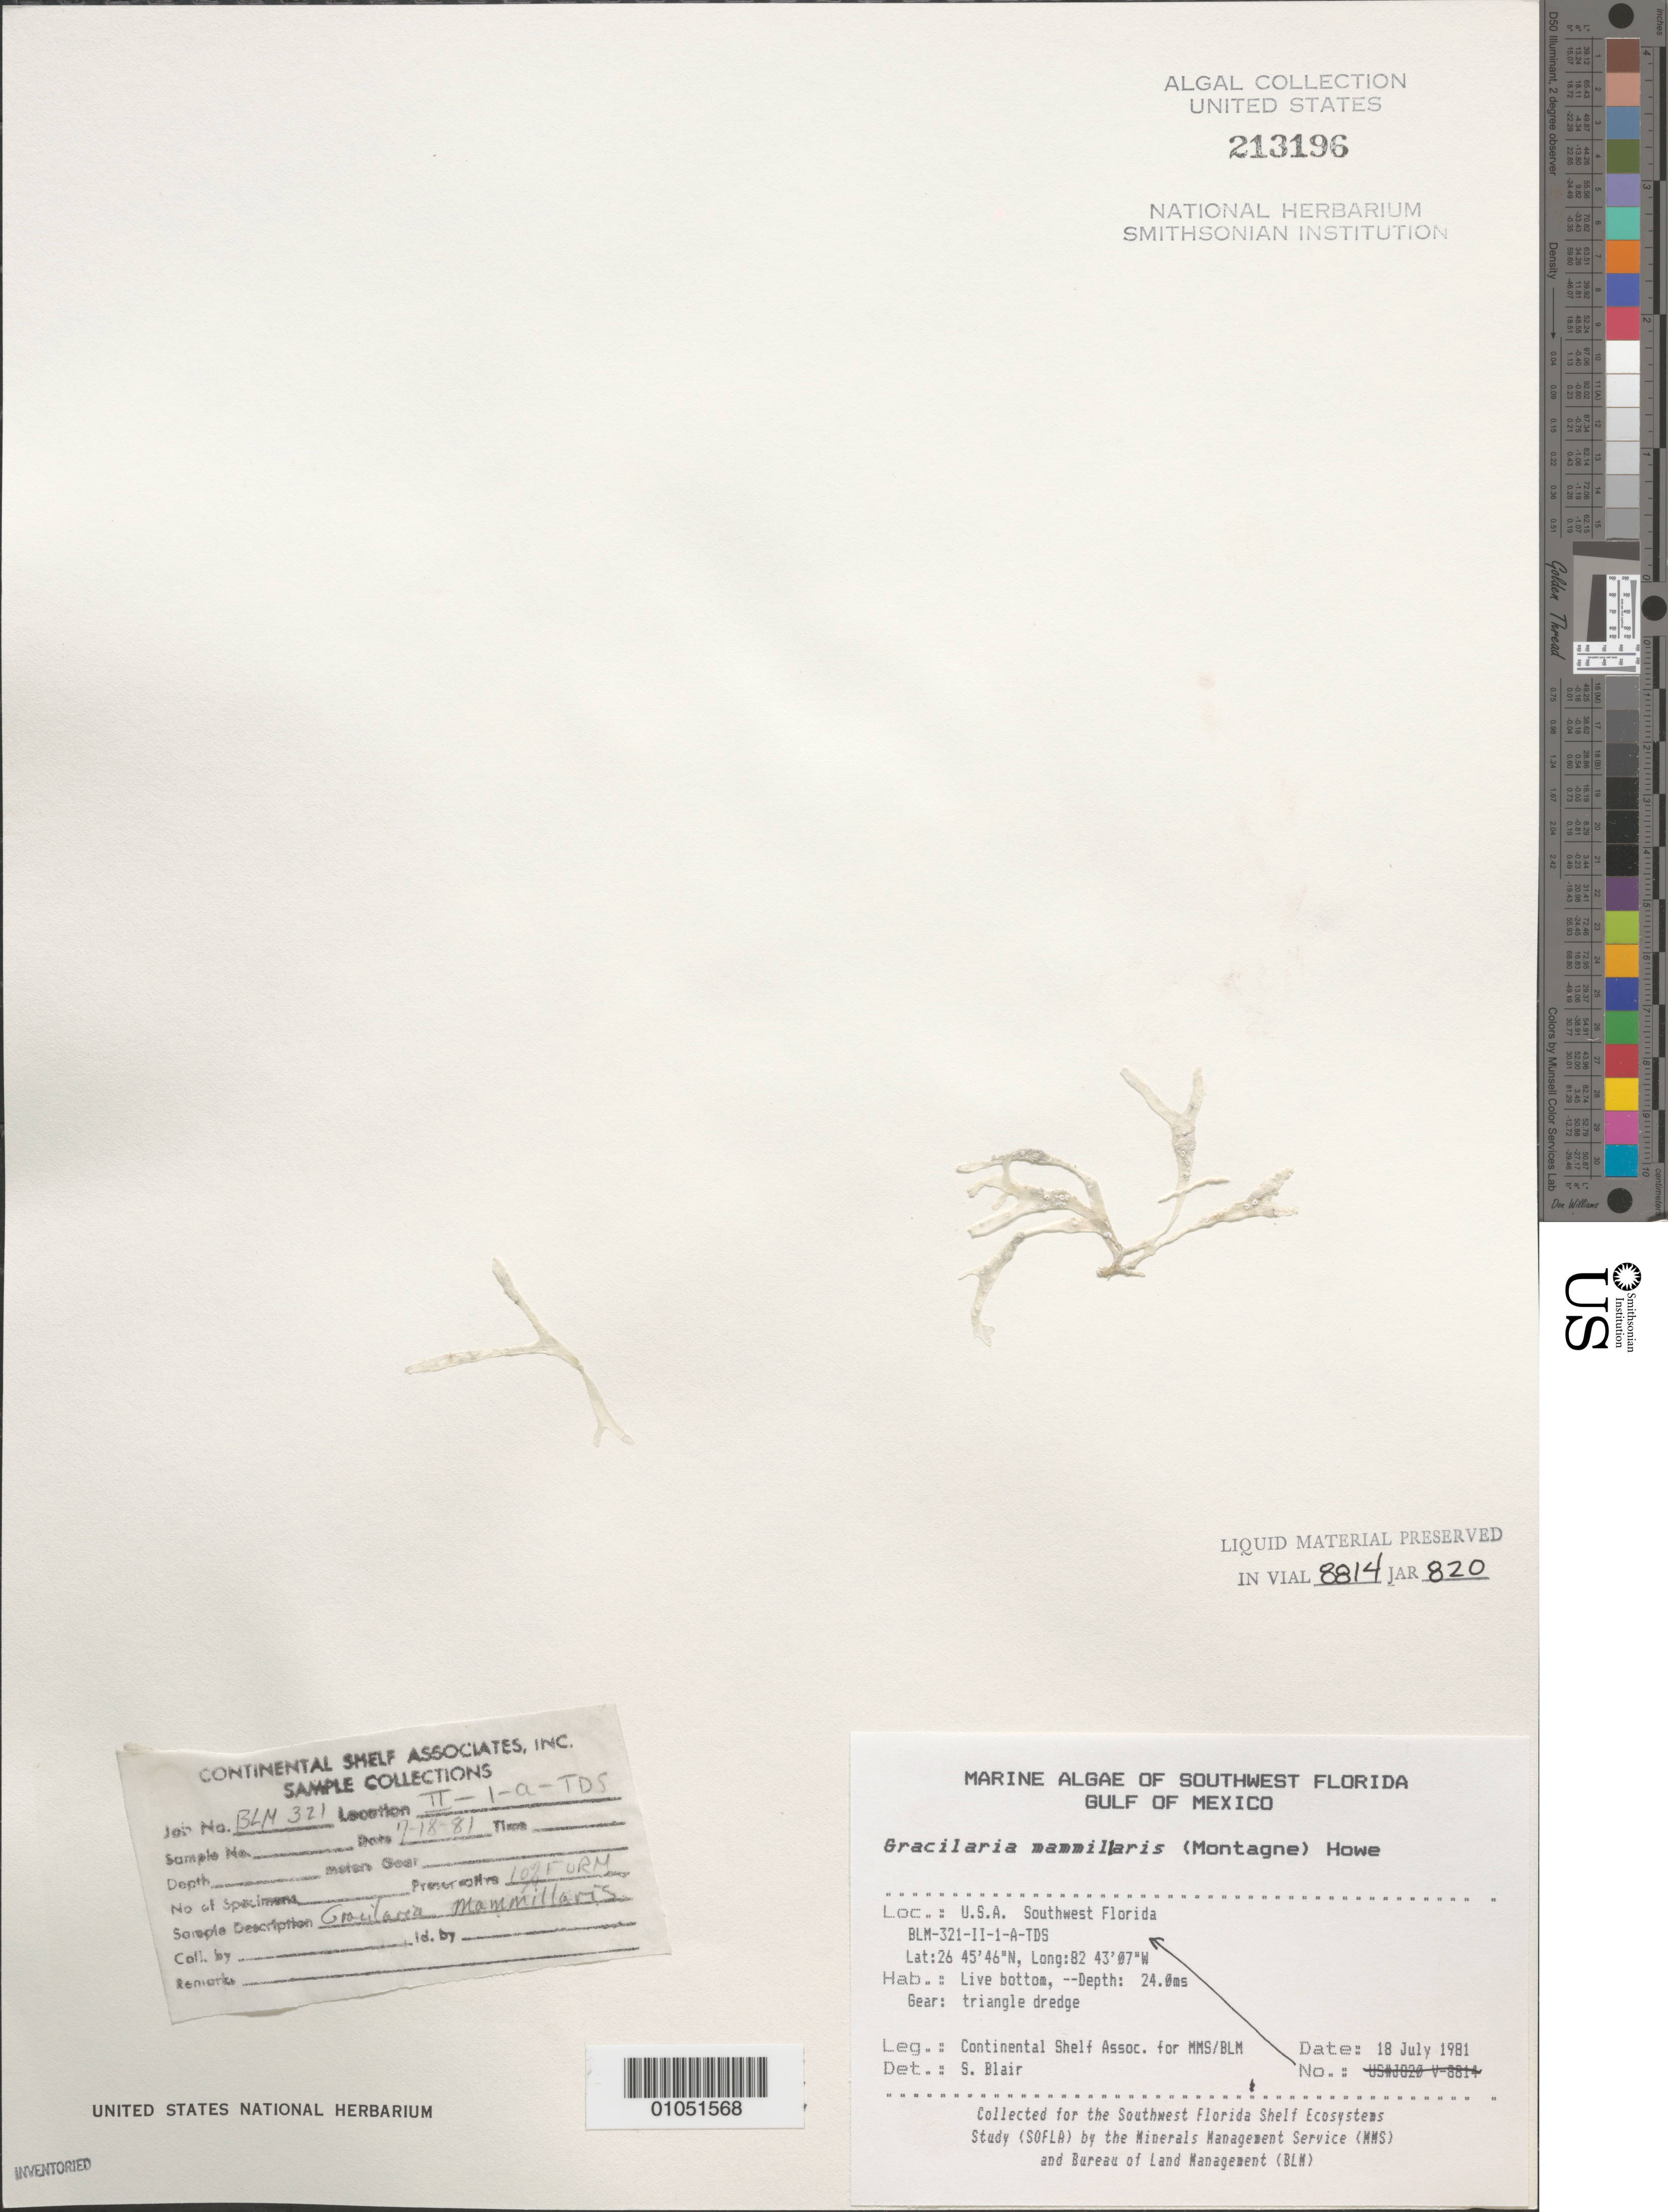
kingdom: Plantae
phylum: Rhodophyta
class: Florideophyceae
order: Gracilariales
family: Gracilariaceae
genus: Gracilaria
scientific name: Gracilaria mammillaris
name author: (Mont.) M. Howe in Britton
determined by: Blair, S. M.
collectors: Continental Shelf Associates for the MMS/BLM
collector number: BLM-321-II-1-A-TDS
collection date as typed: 18 Jul 1981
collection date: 1981-07-18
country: United States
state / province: Florida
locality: Gulf of Mexico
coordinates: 26 45'46"N, 82 43'07"W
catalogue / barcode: US 213196